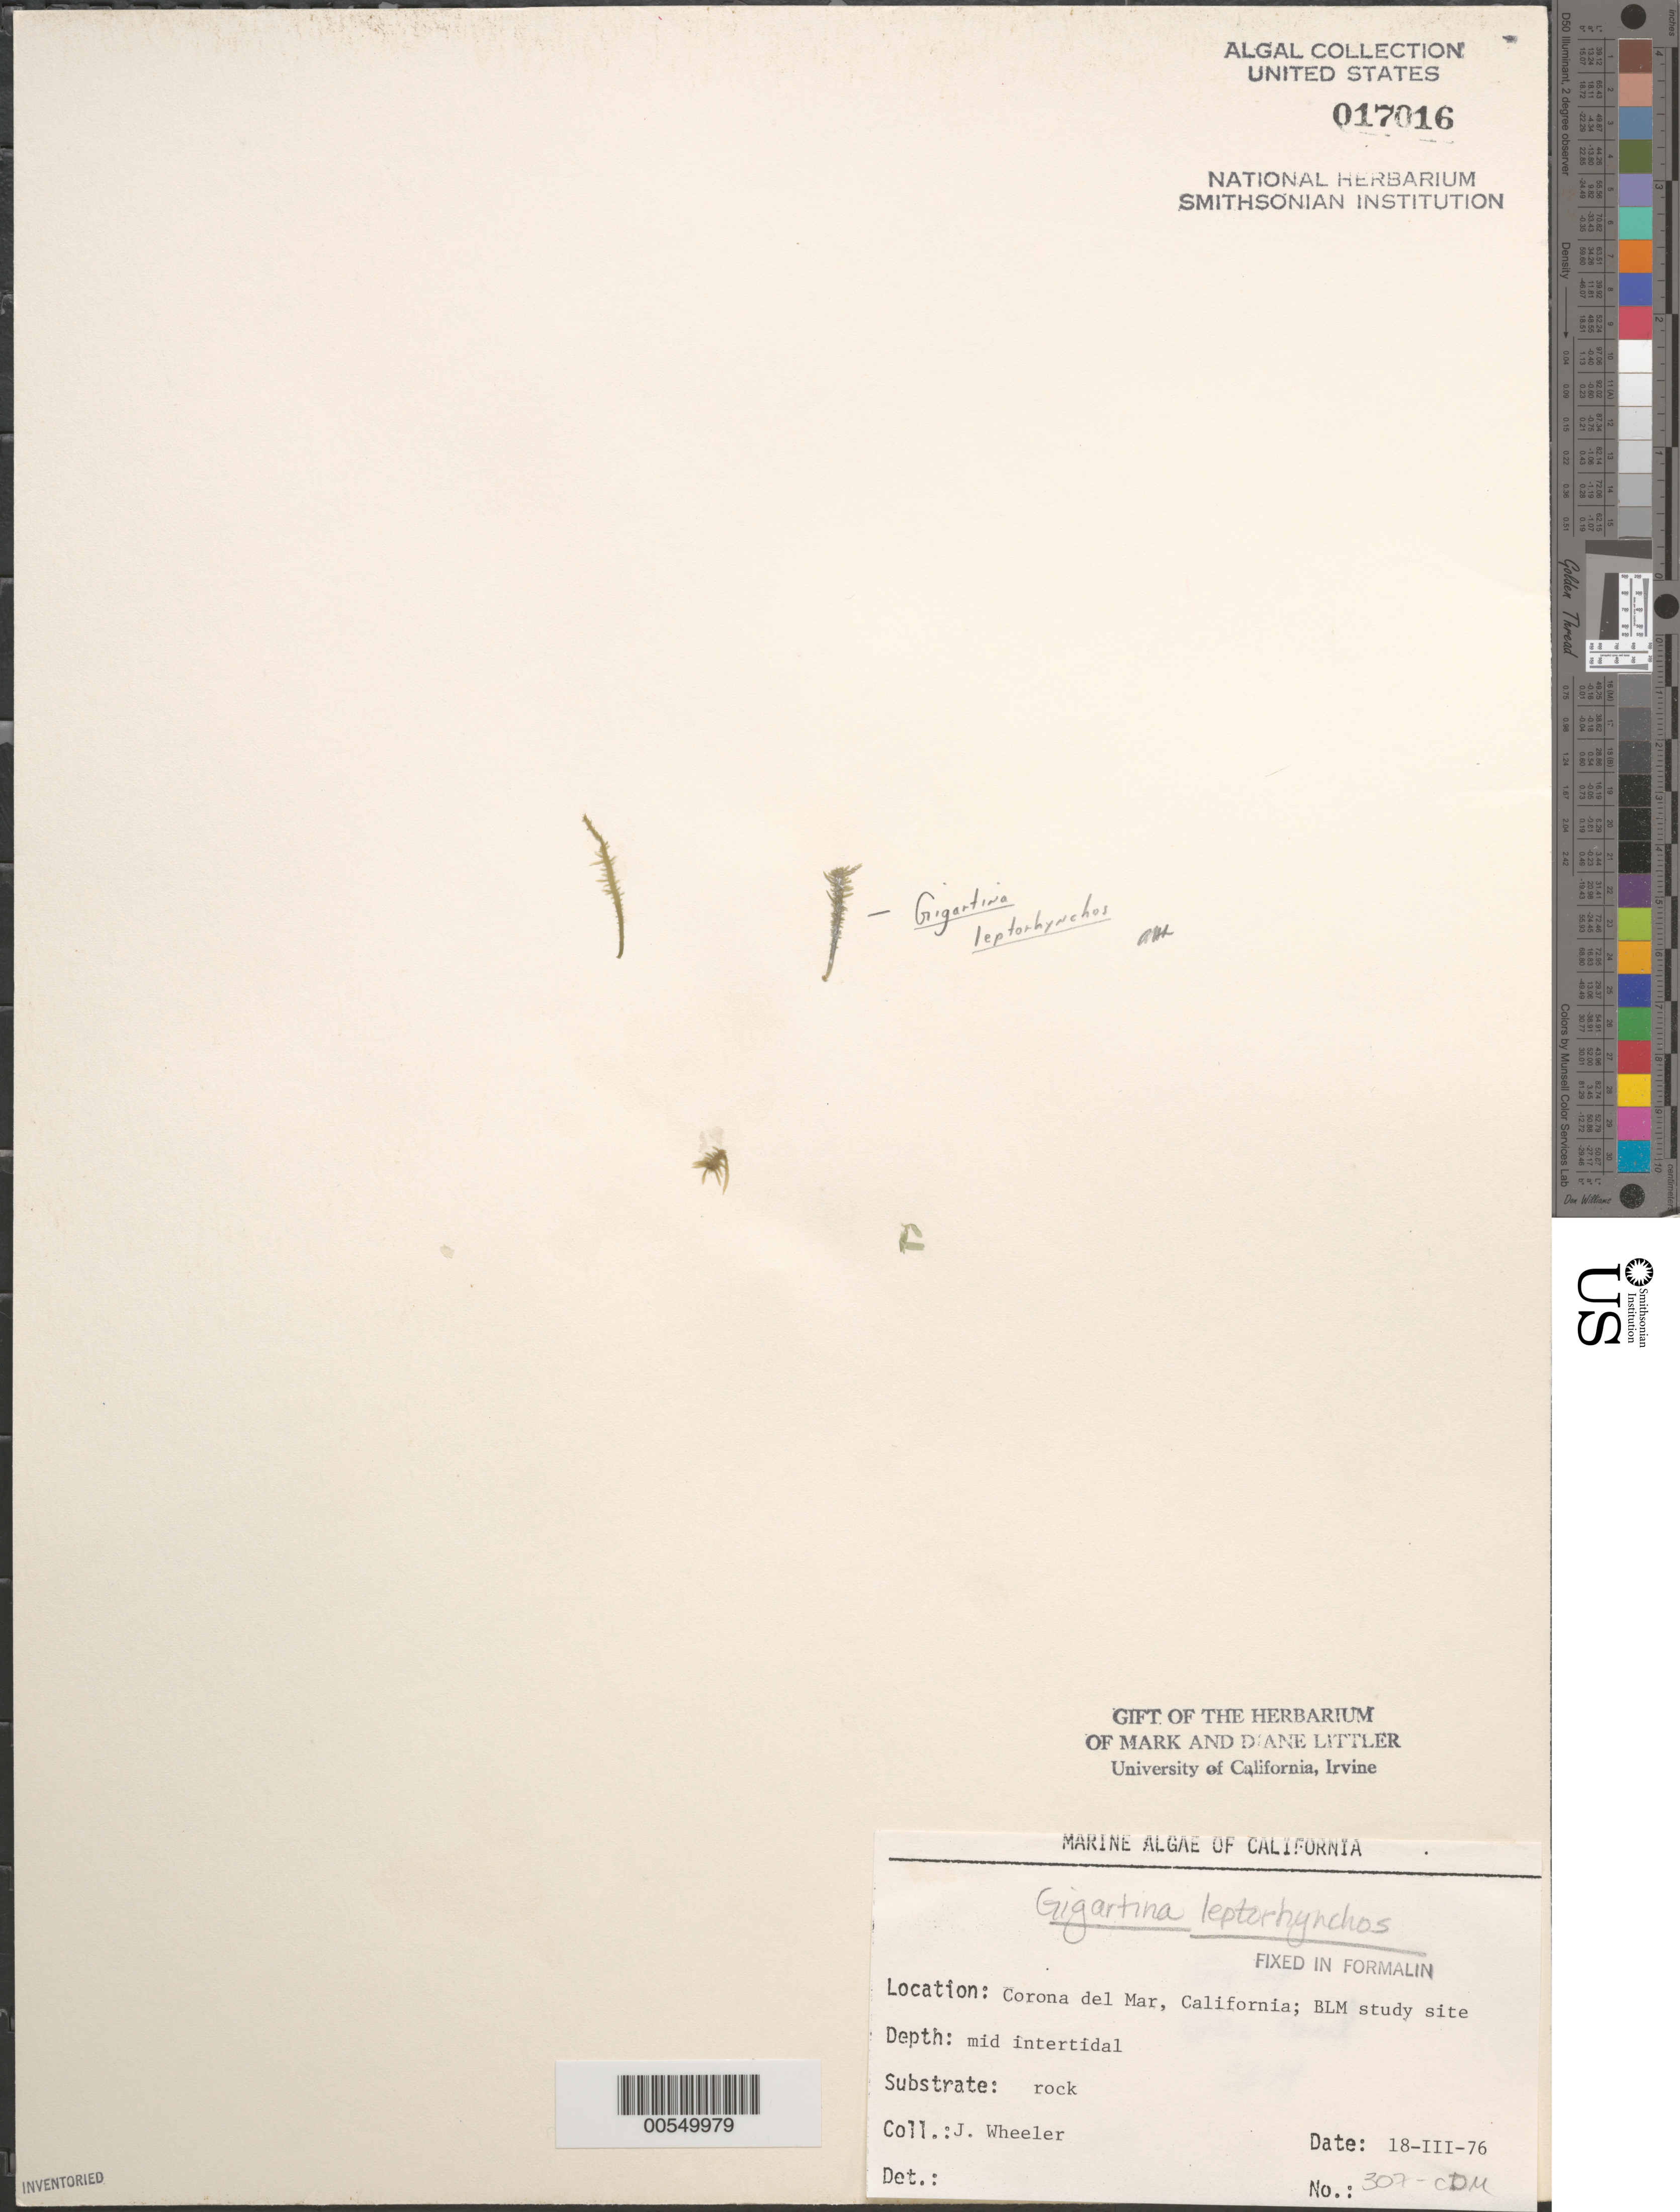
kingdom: Plantae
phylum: Rhodophyta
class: Florideophyceae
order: Gigartinales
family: Gigartinaceae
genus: Mazzaella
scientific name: Mazzaella leptorhynchos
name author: (J. Agardh) Leister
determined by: Algae name updating Project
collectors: J. L. Wheeler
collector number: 307-cdm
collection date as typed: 18 Mar 1976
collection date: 1976-03-18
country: United States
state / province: California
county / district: Orange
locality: Corona del Mar, mouth of Morning Canyon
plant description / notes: BLM-SOCALBIGHT Rocky Intertidal Survey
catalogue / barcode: US 17016